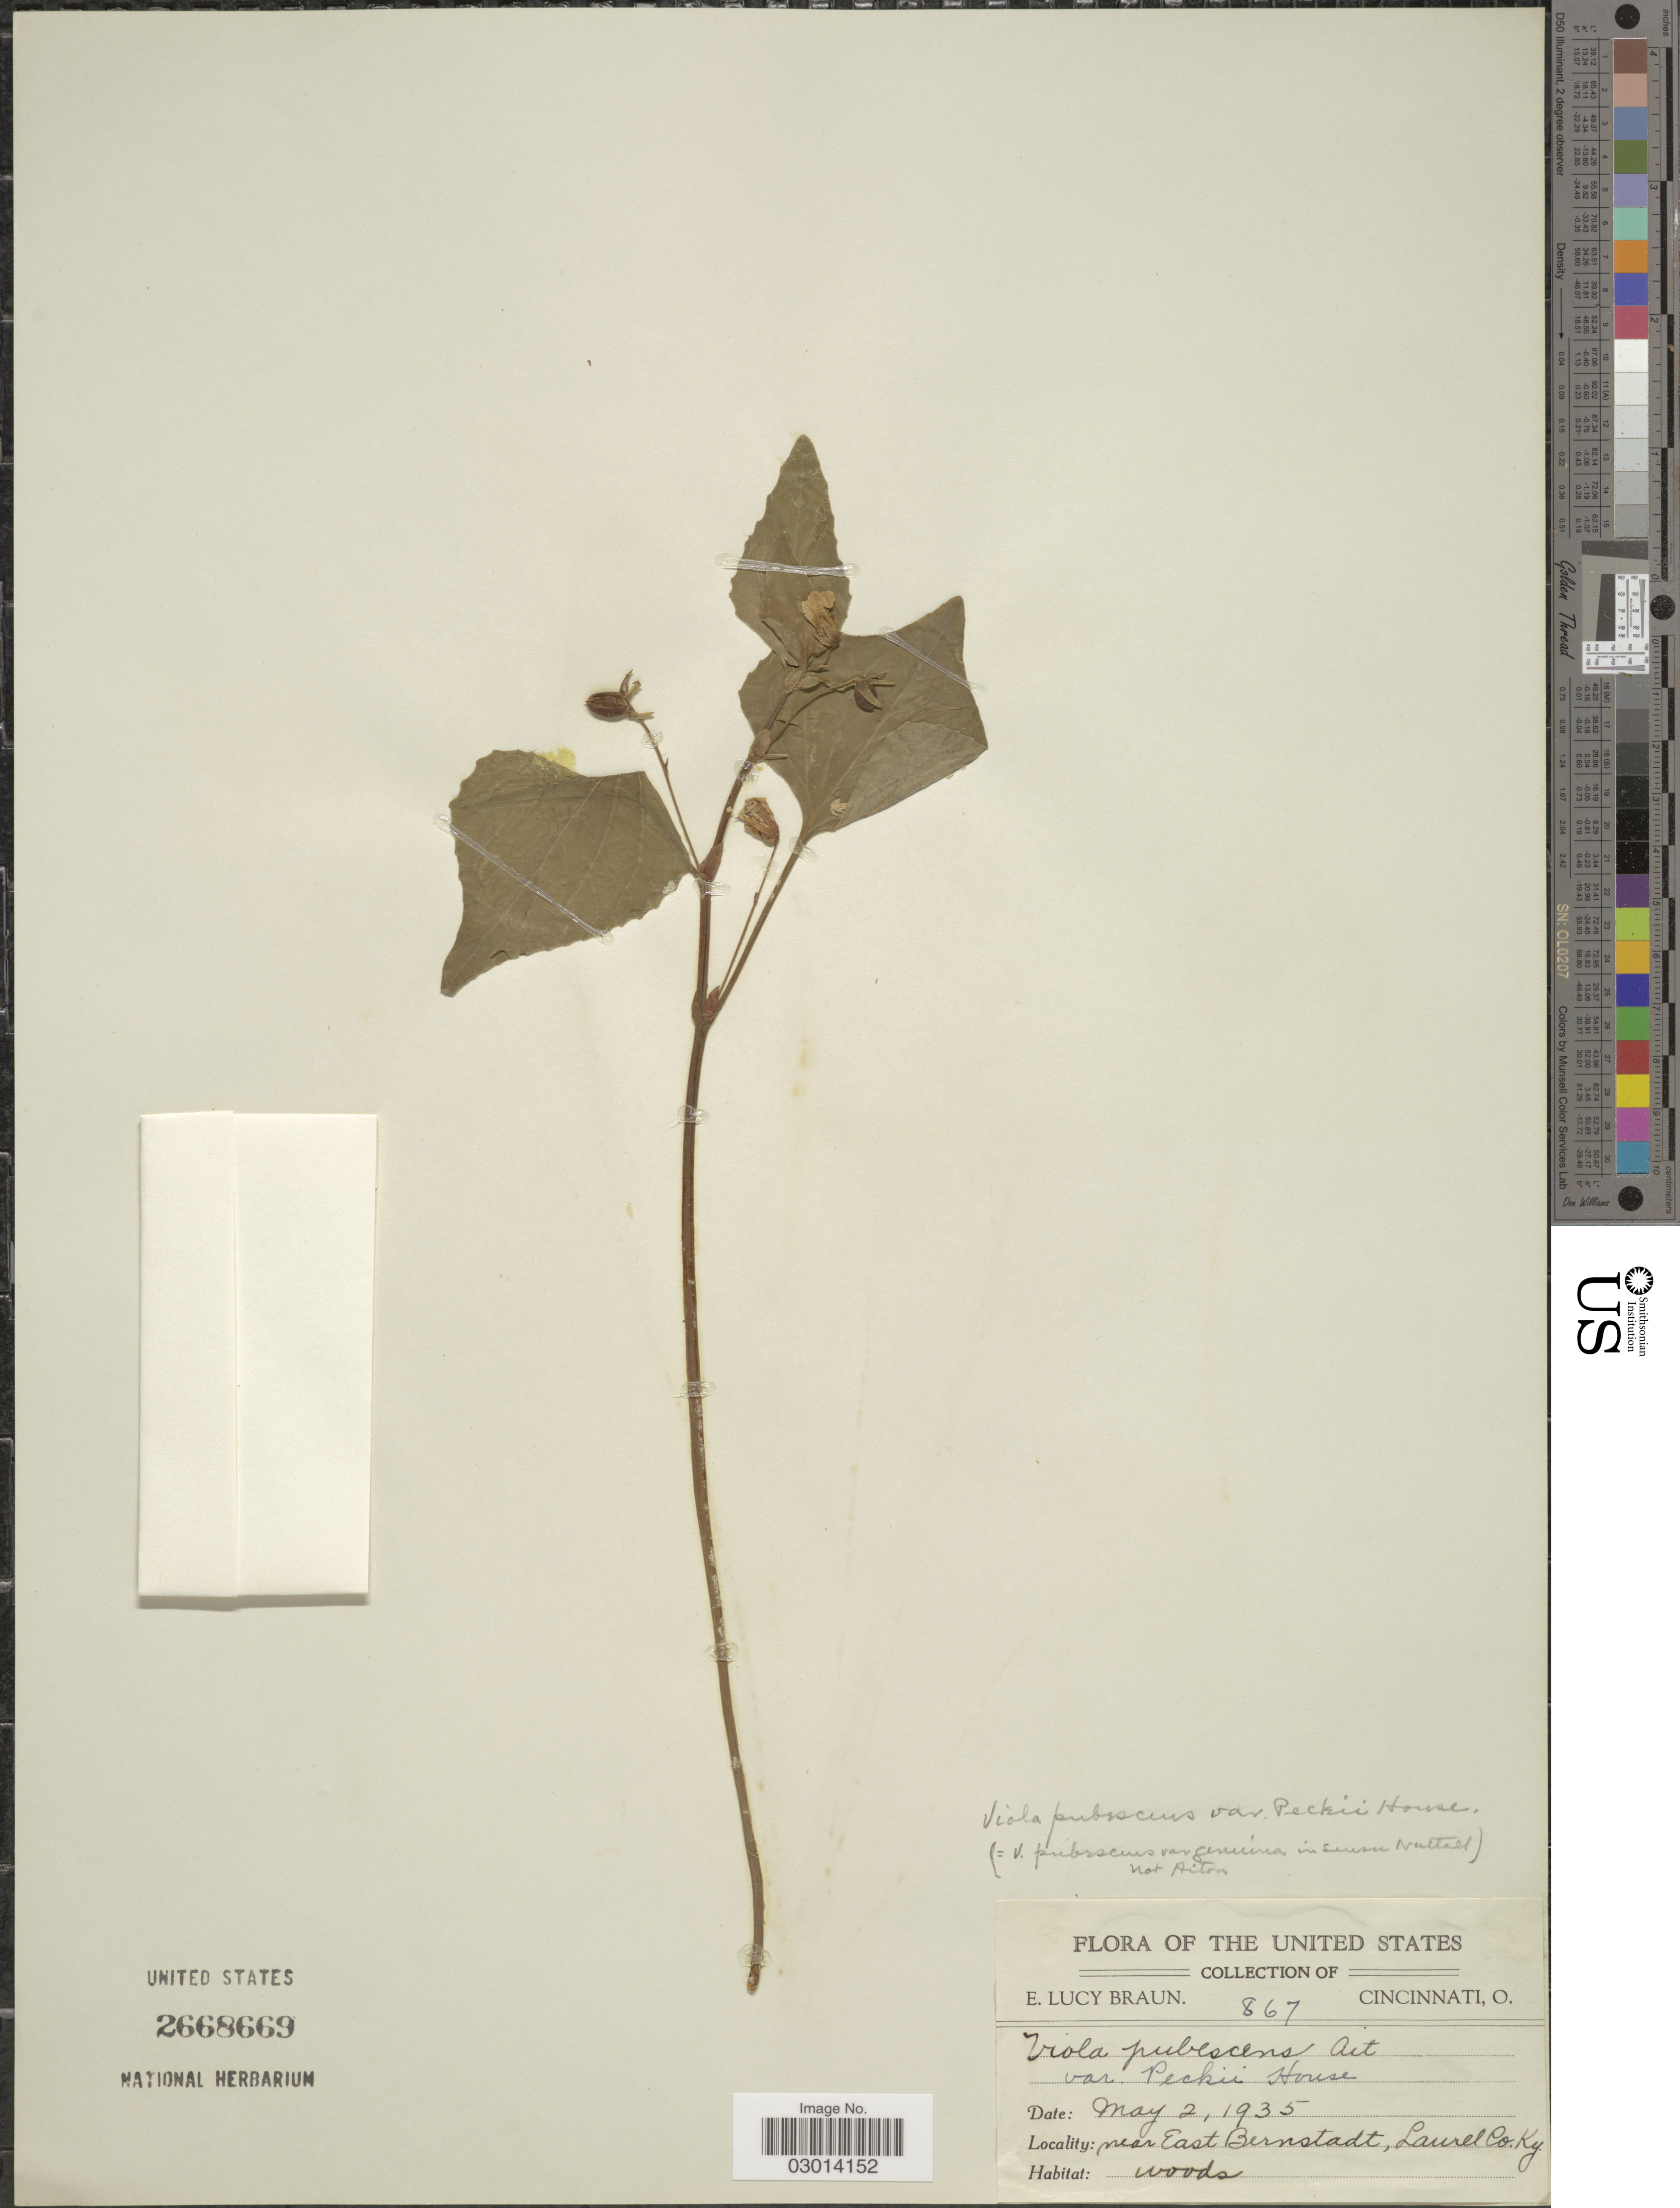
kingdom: Plantae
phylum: Tracheophyta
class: Magnoliopsida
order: Malpighiales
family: Violaceae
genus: Viola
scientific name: Viola pubescens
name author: Aiton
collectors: E. L. Braun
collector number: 867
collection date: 1935-05-02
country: United States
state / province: Kentucky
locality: Near East Bernstadt, Laurel Co. Ky.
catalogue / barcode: US 2668669